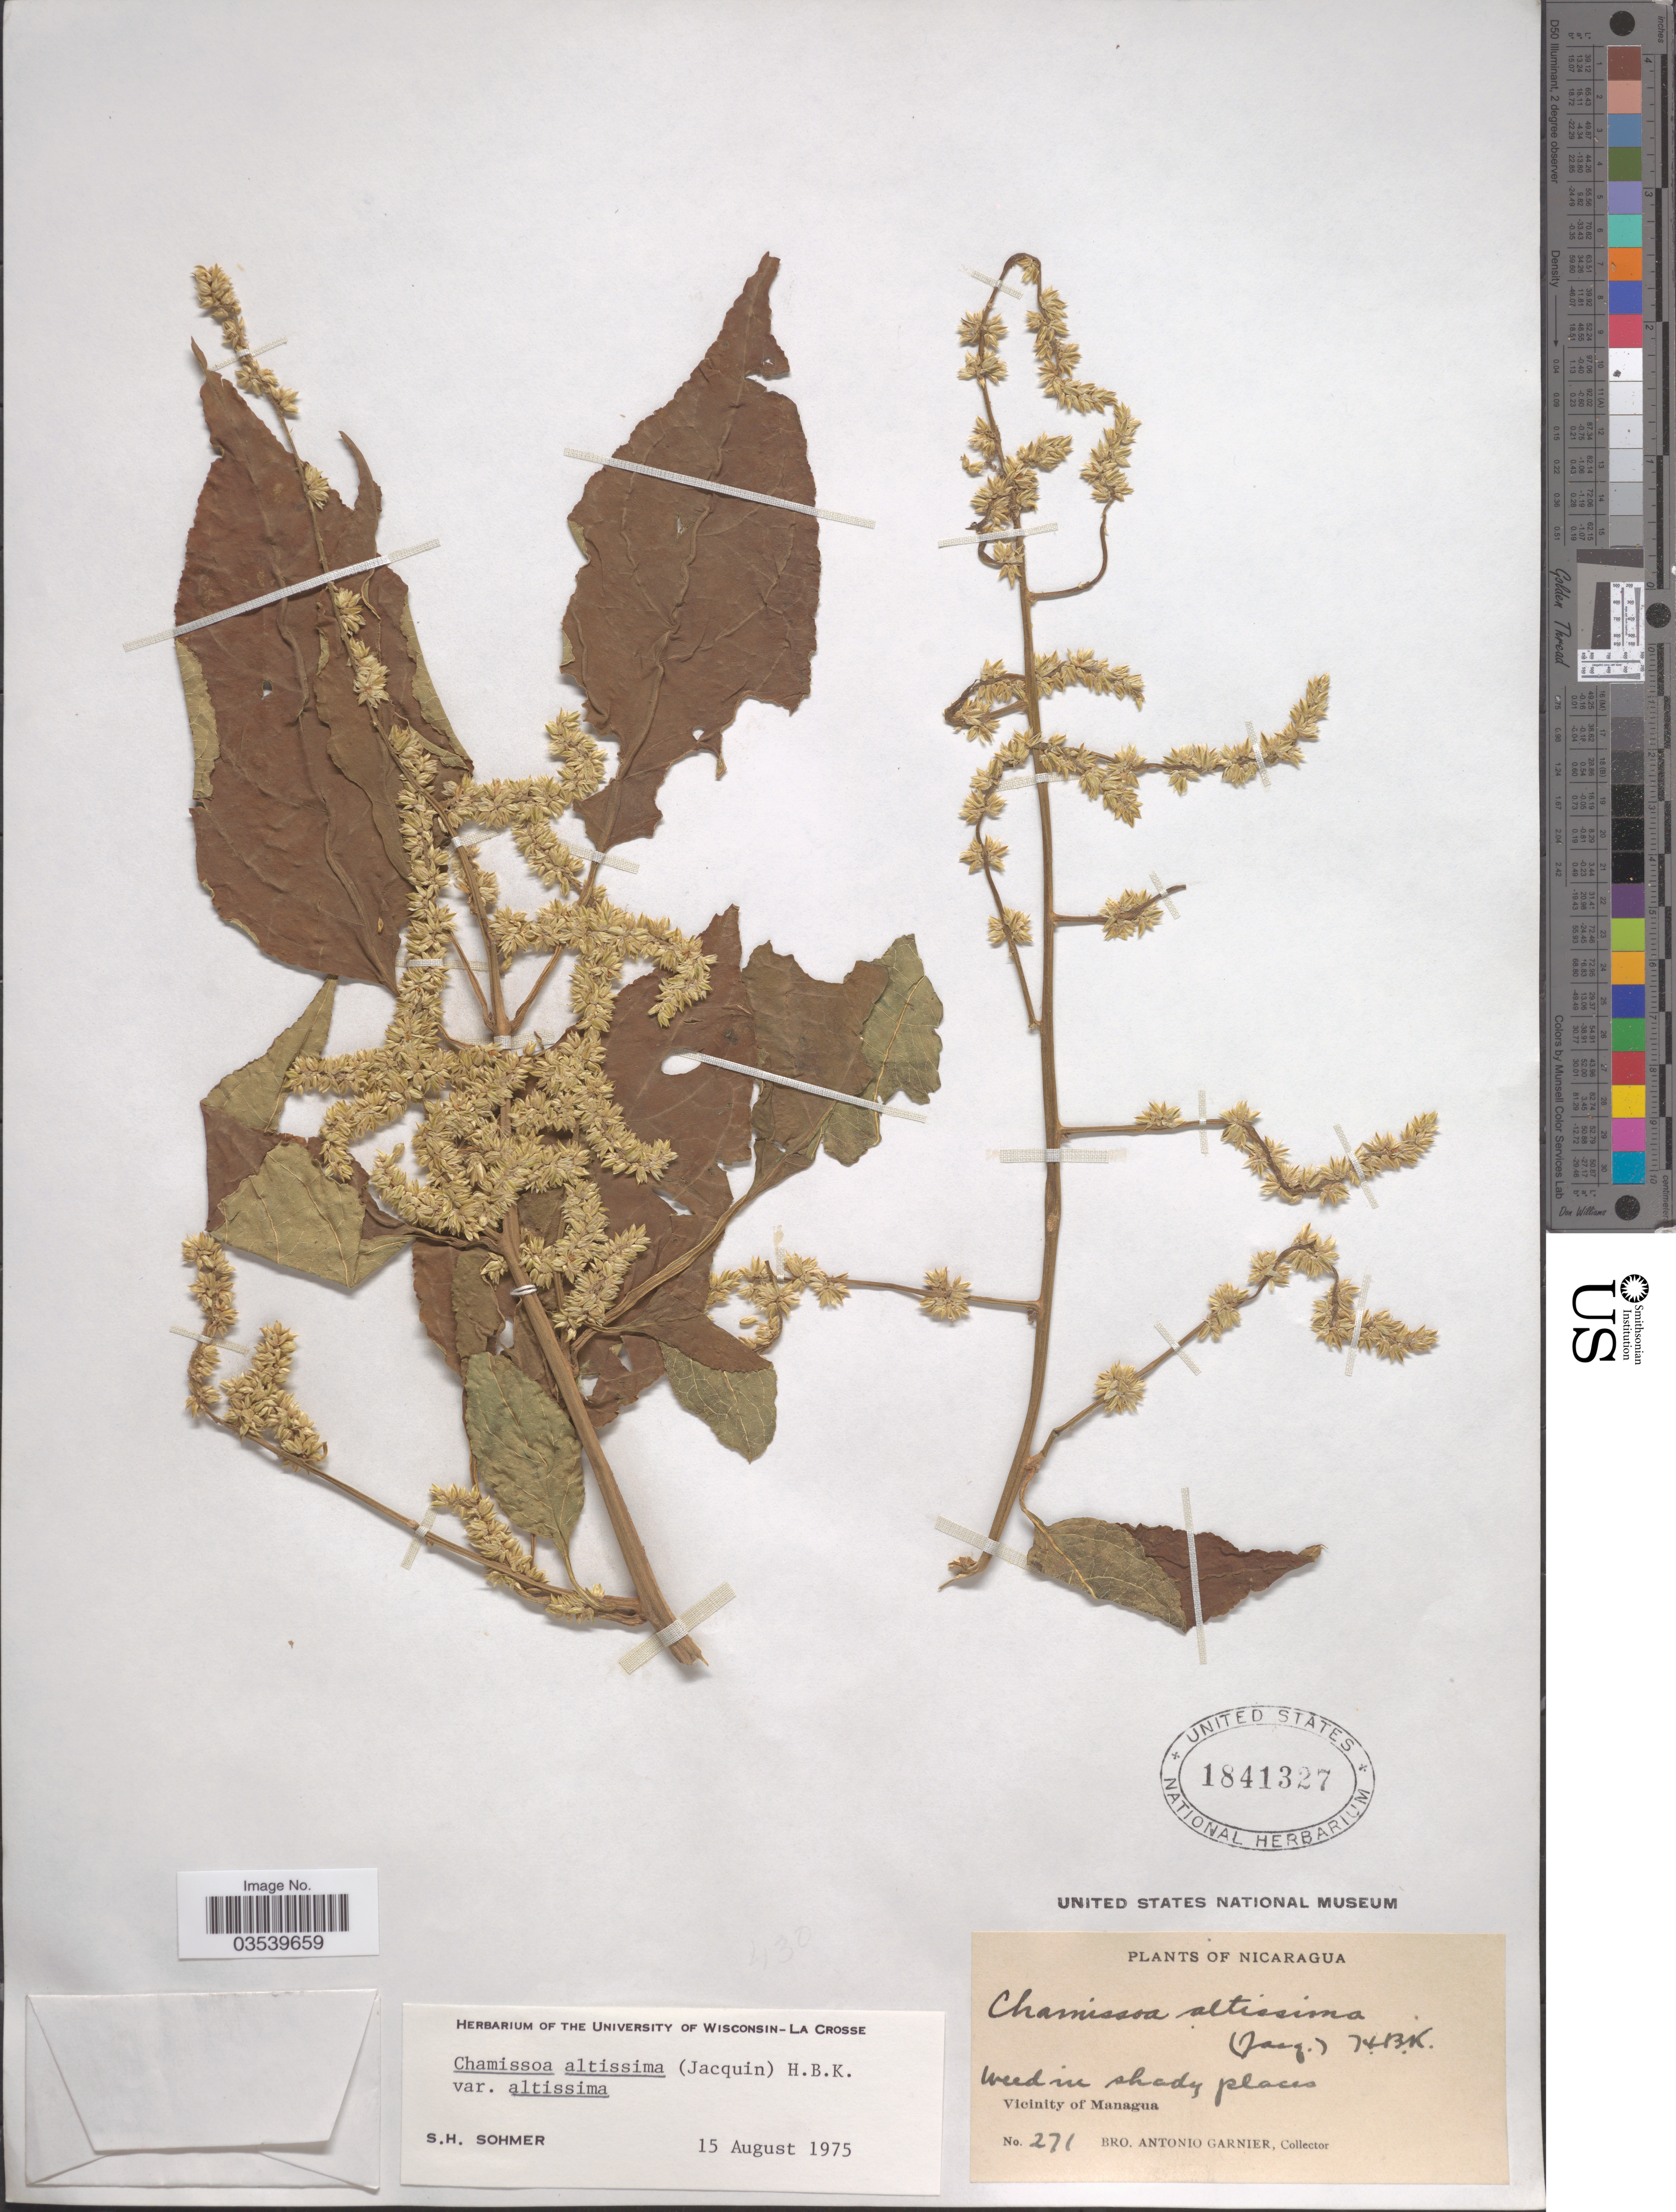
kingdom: Plantae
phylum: Tracheophyta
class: Magnoliopsida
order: Caryophyllales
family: Amaranthaceae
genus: Chamissoa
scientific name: Chamissoa altissima var. altissima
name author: (Jacq.) Kunth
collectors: Bro. A. Garnier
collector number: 271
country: Nicaragua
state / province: Managua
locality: Vicinity of Managua.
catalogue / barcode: US 1841327